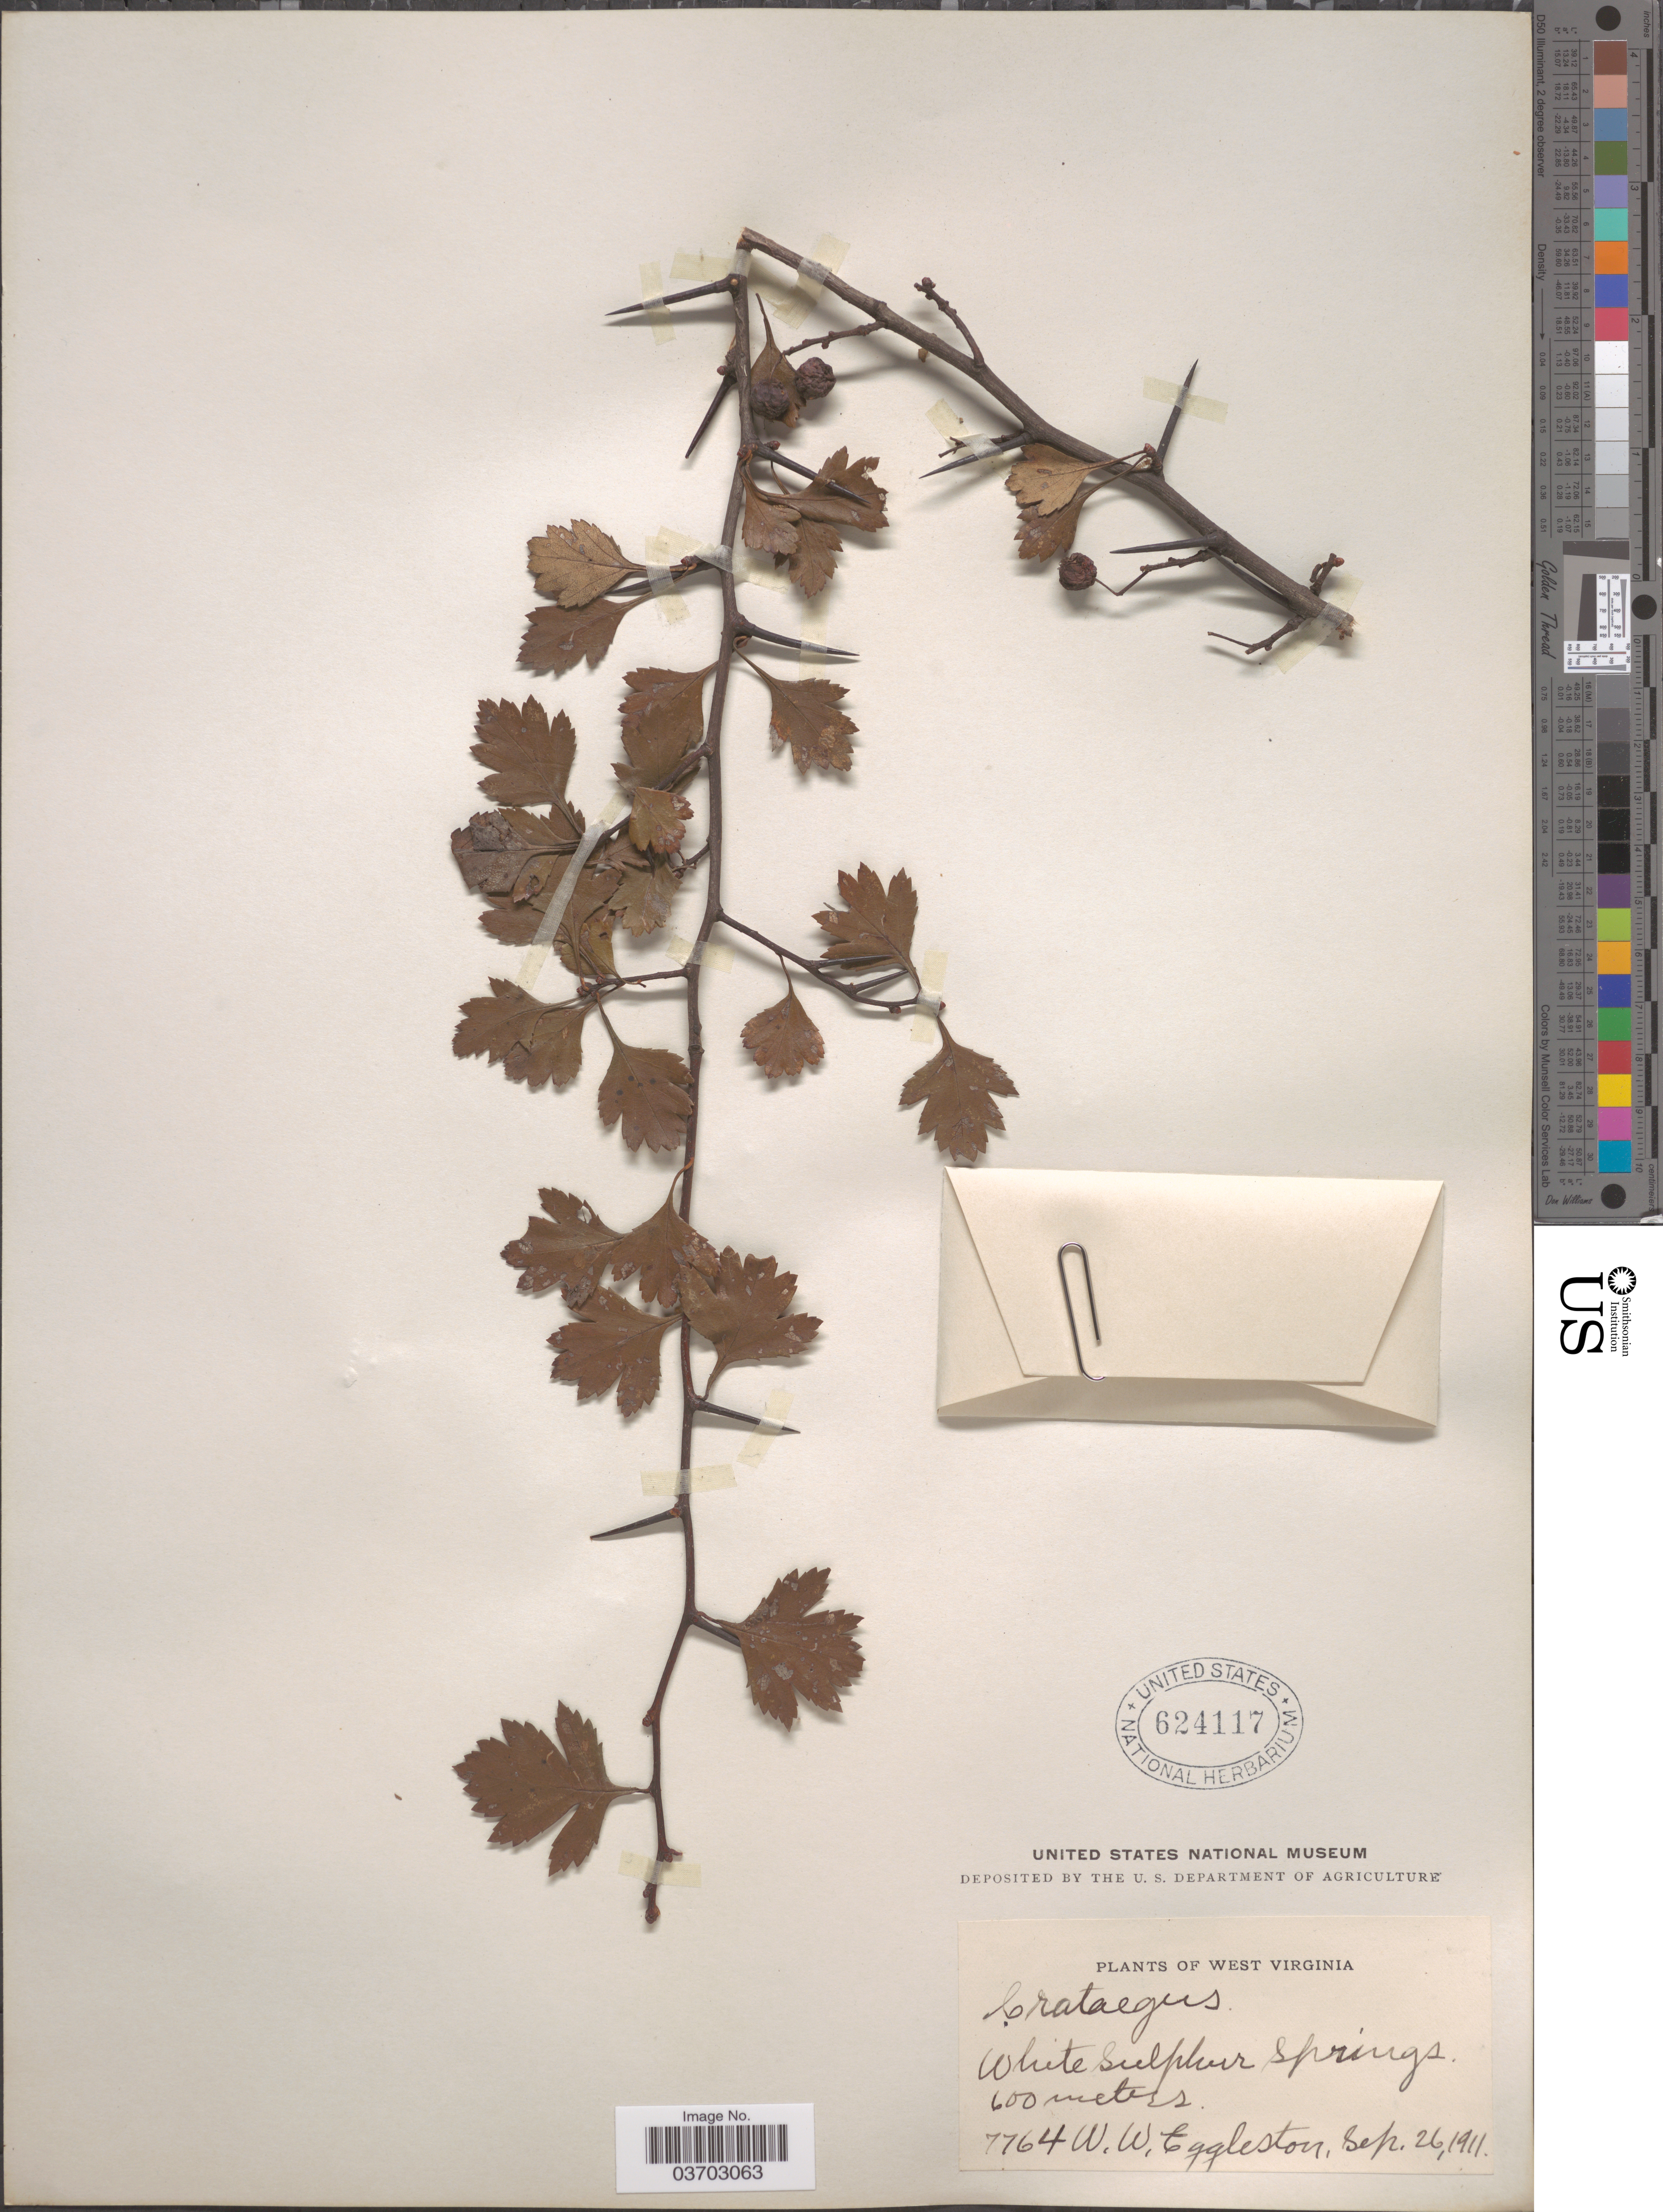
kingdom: Plantae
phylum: Tracheophyta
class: Magnoliopsida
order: Rosales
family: Rosaceae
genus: Crataegus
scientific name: Crataegus sp.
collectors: W. W. Eggleston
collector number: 7764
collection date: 1911-09-26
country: United States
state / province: West Virginia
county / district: Greenbrier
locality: White Sulphur Springs.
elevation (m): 600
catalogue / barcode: US 624117